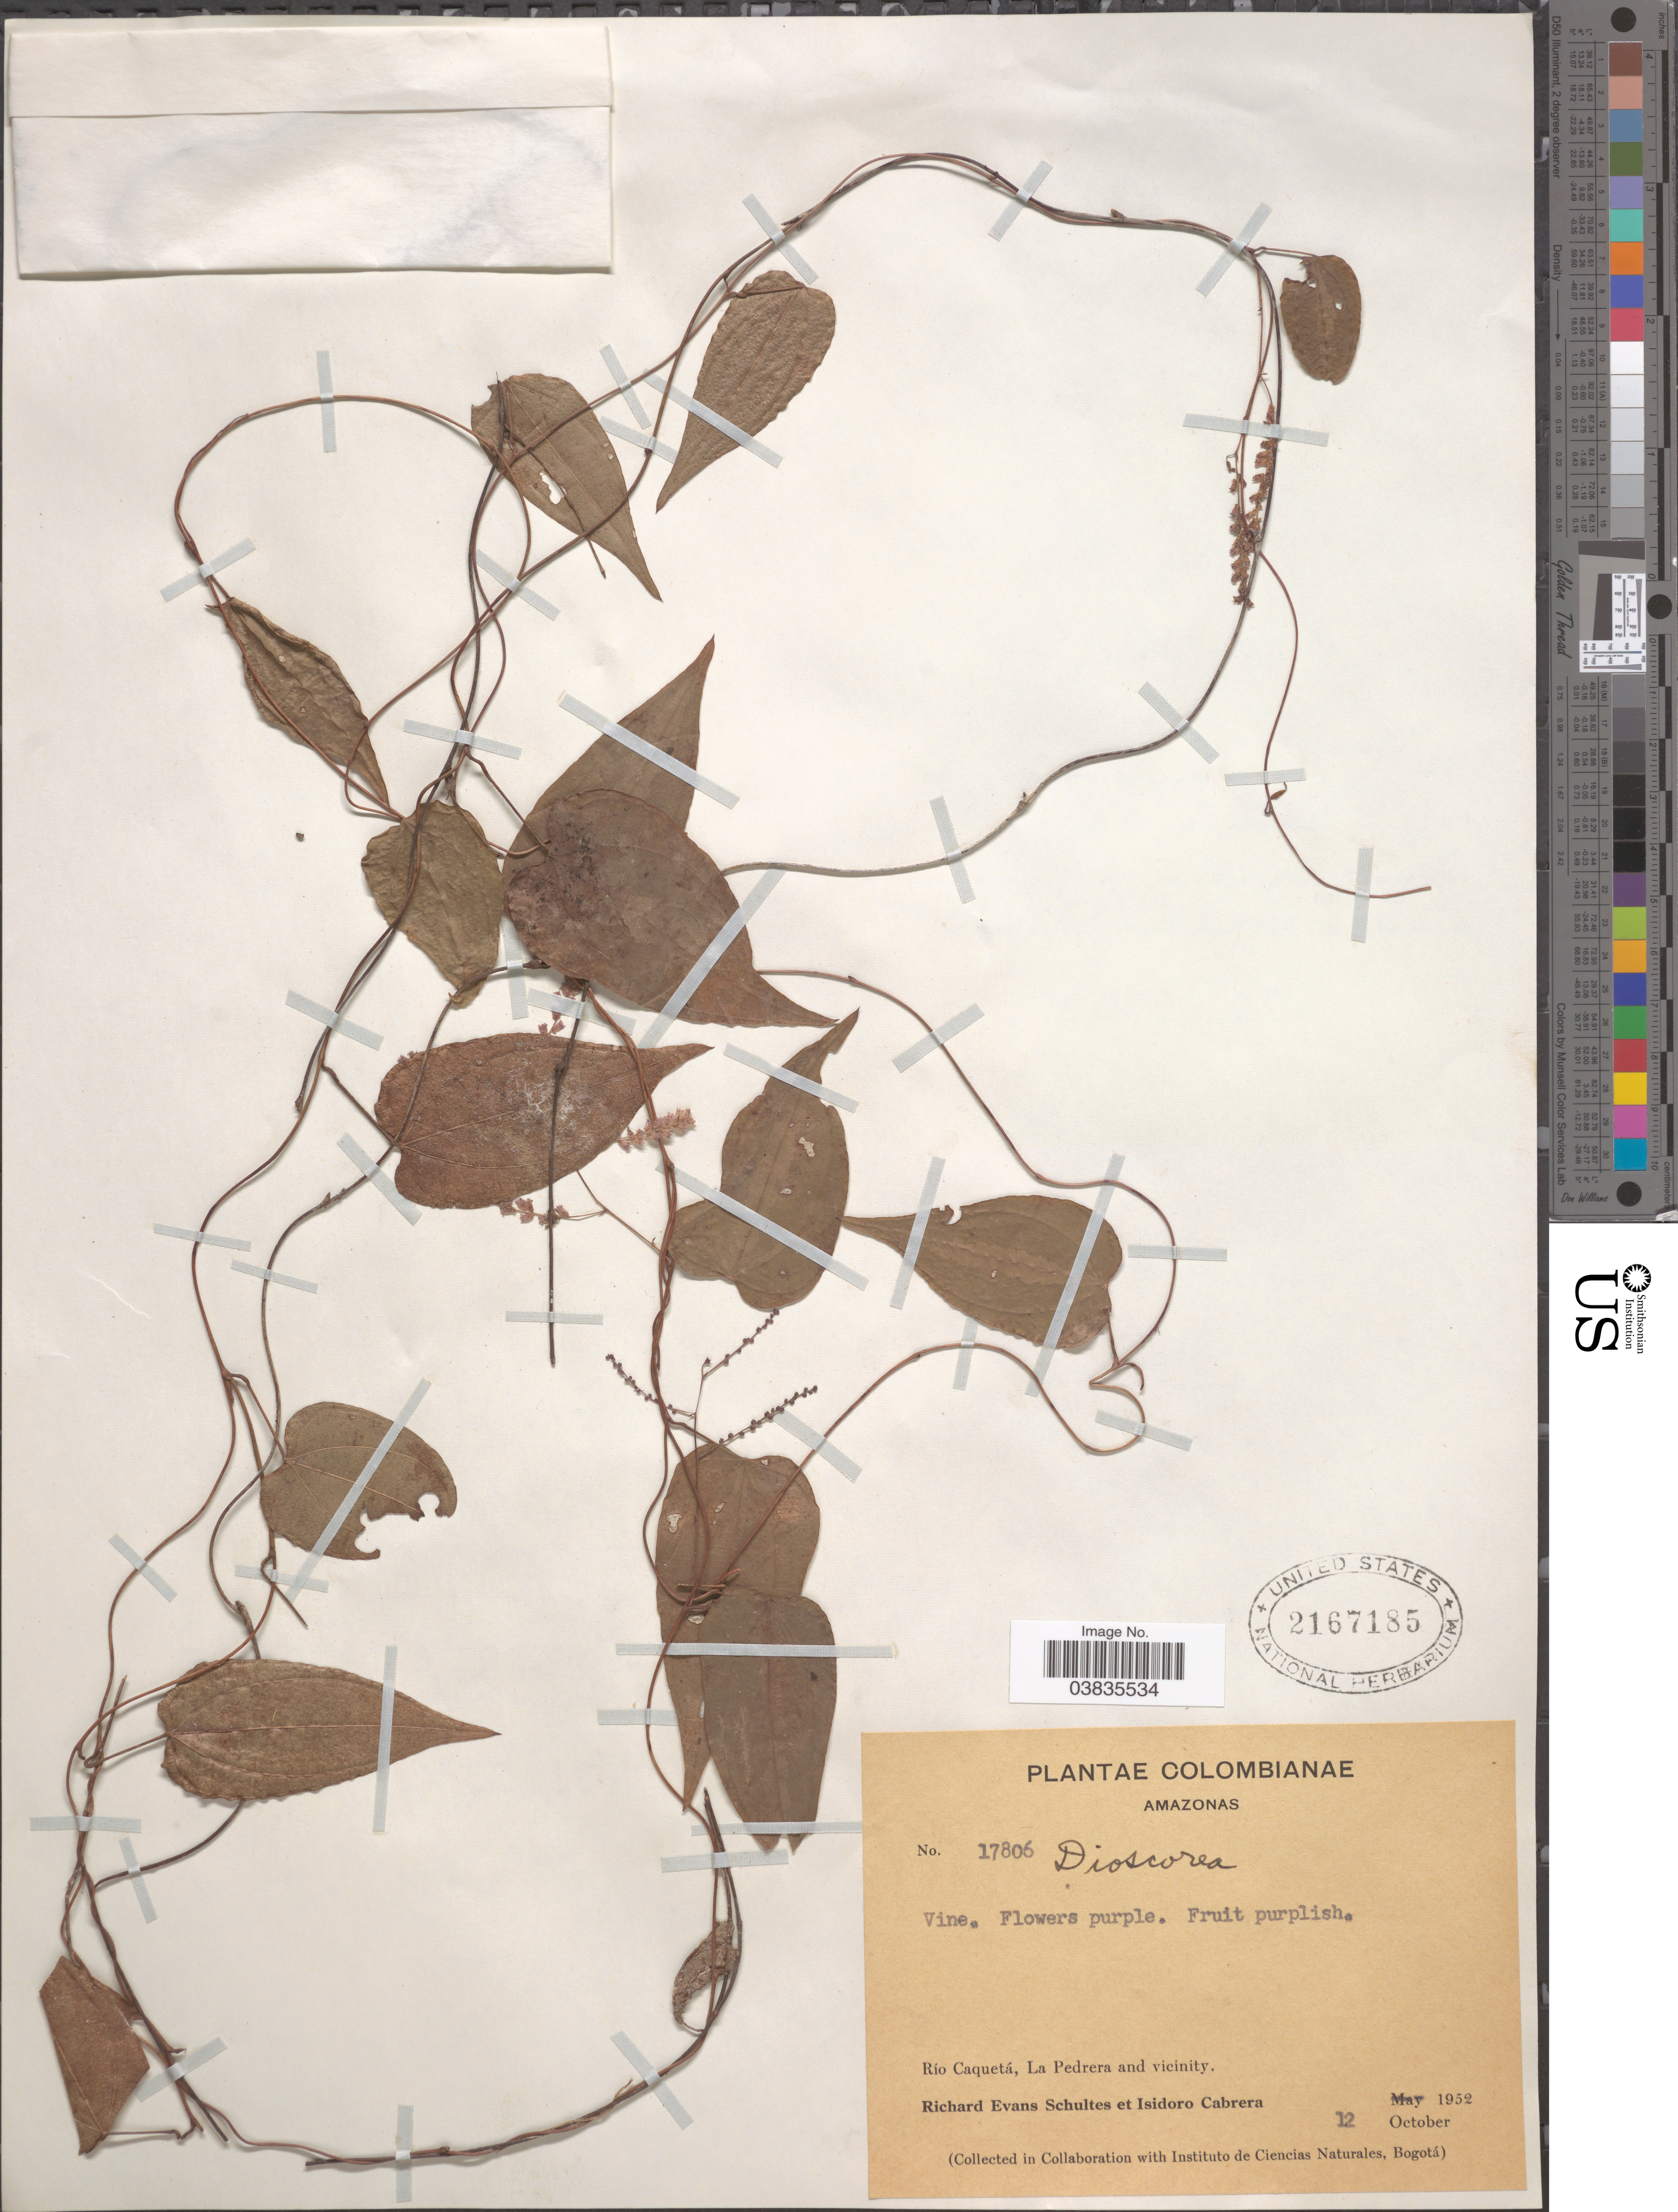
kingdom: Plantae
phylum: Tracheophyta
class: Liliopsida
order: Dioscoreales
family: Dioscoreaceae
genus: Dioscorea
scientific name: Dioscorea sp.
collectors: R. E. Schultes & I. Cabrera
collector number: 17806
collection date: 1952-10-12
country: Colombia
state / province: Amazônas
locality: Río Caquetá, La Pedrera and vicinity.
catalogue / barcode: US 2167185